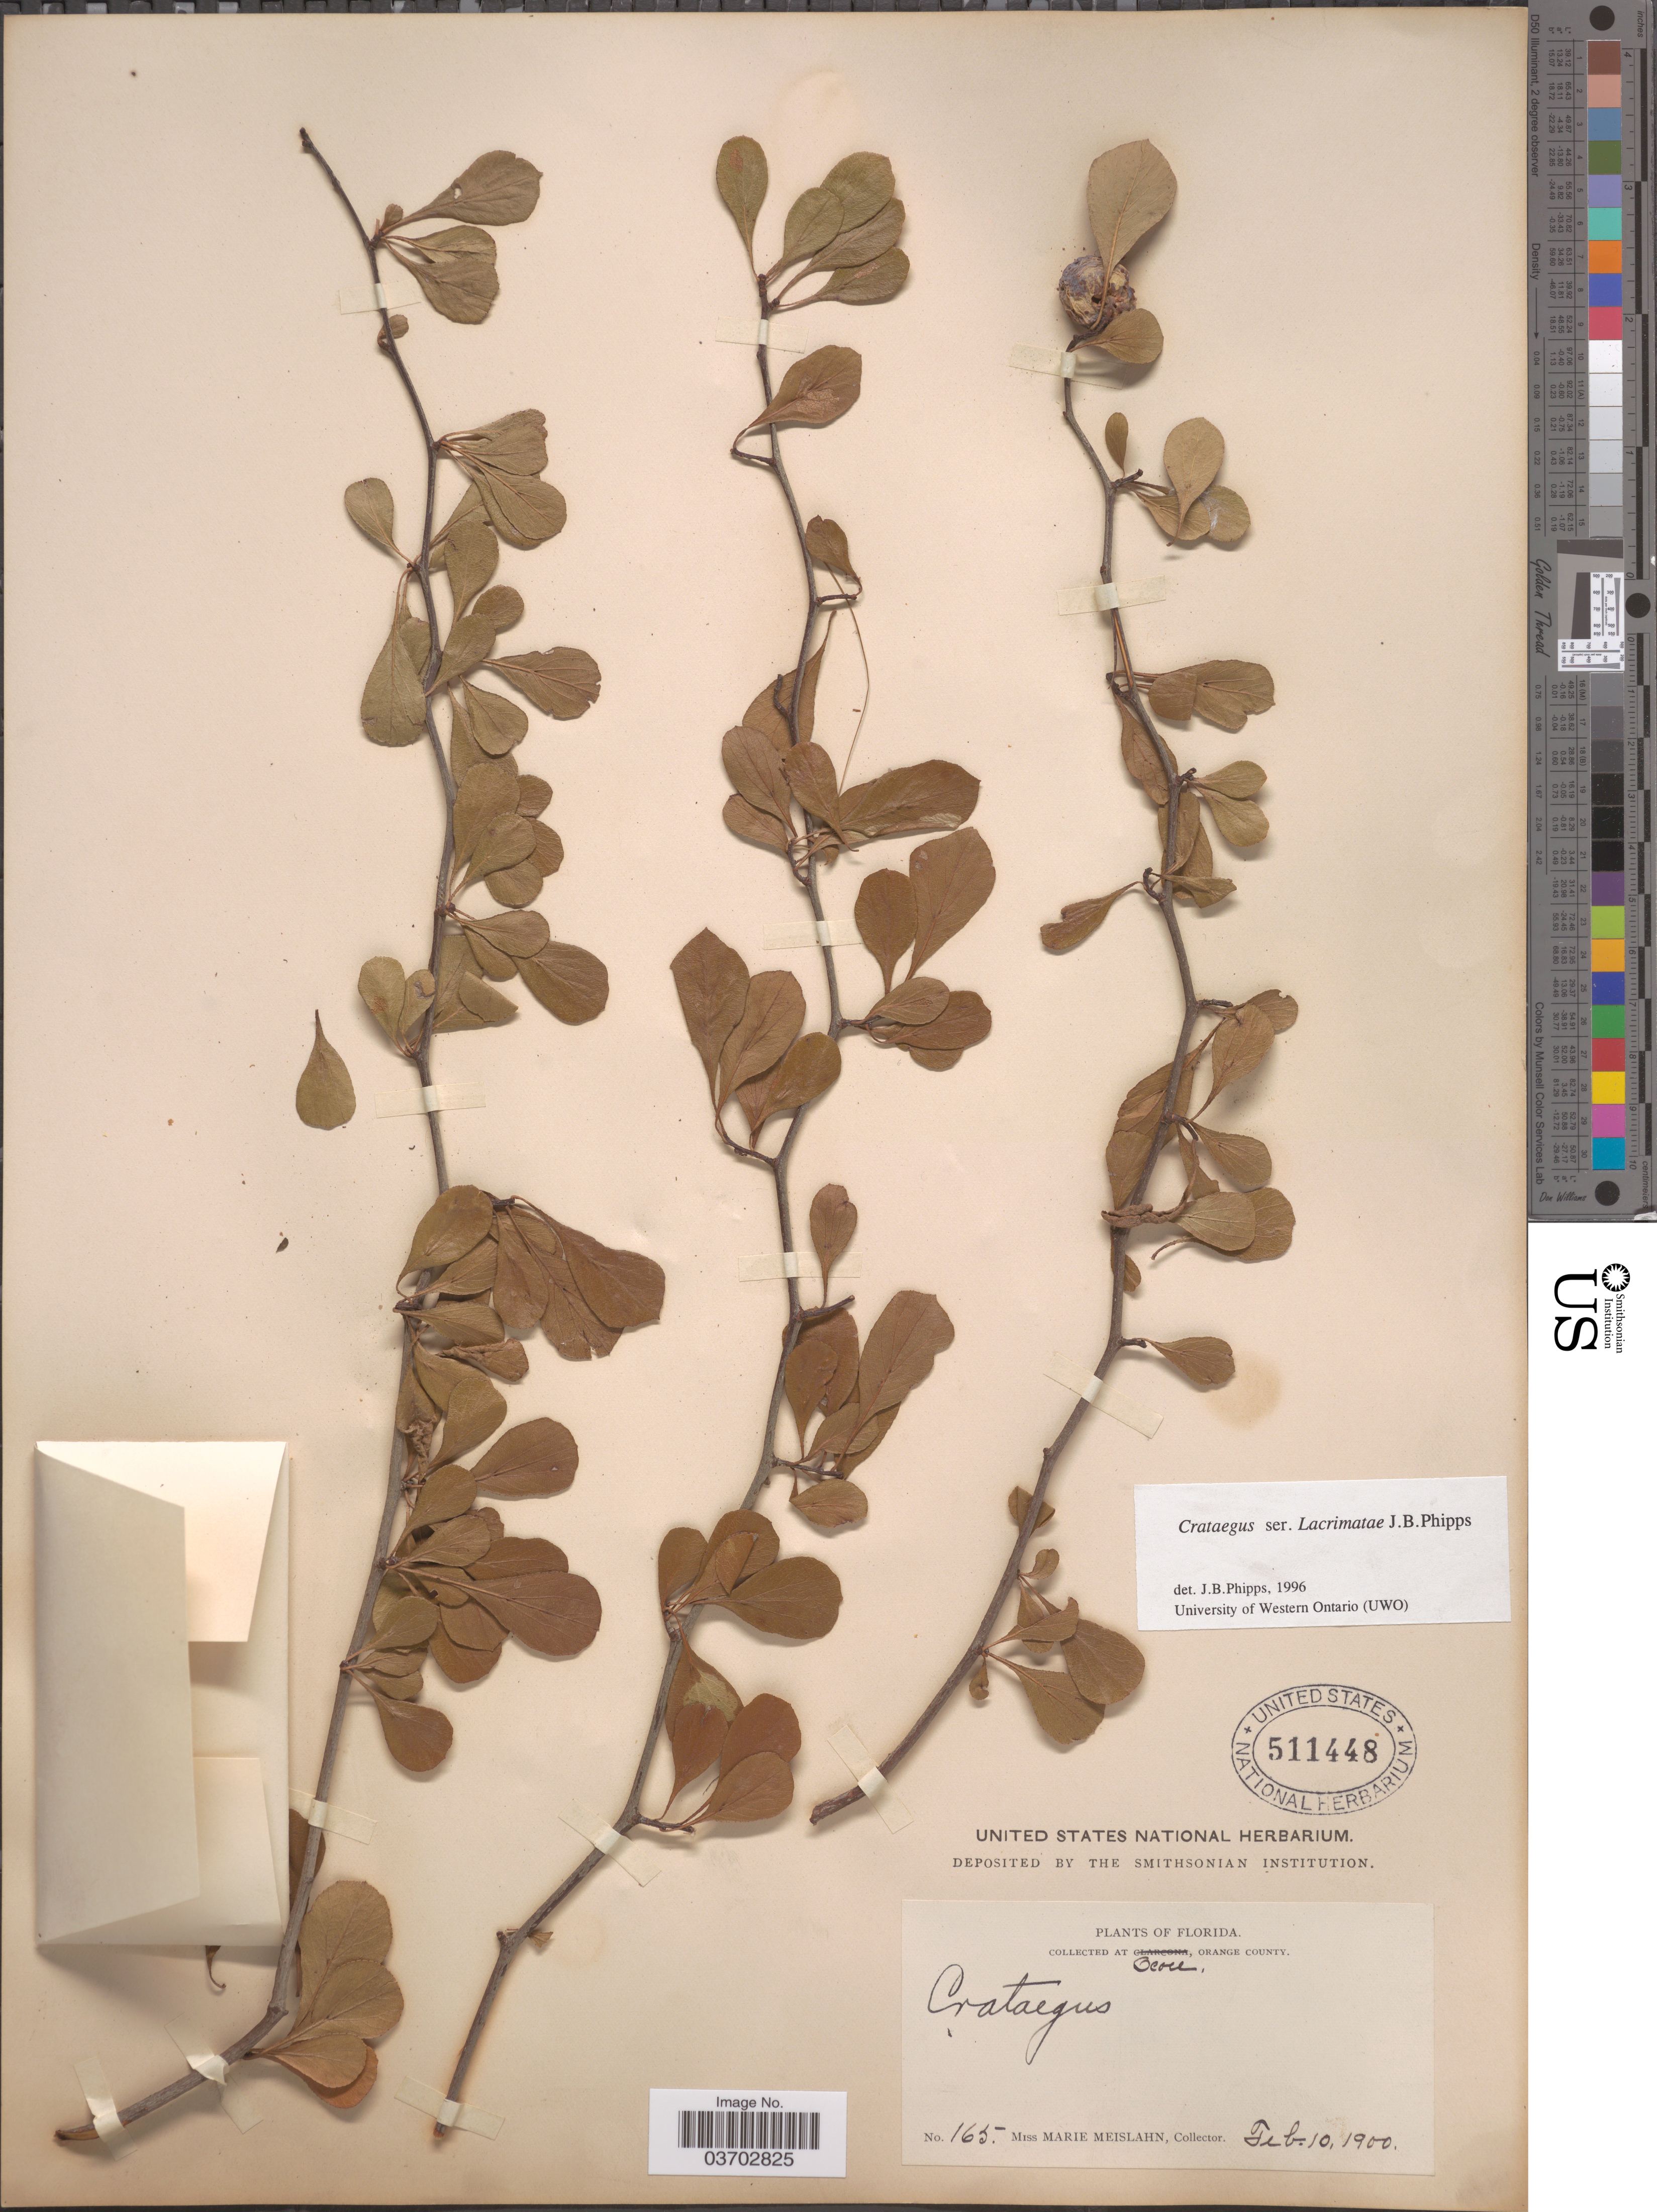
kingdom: Plantae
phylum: Tracheophyta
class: Magnoliopsida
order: Rosales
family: Rosaceae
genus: Crataegus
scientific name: Crataegus sp.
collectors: M. Meislahn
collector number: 165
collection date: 1900-02-10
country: United States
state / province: Florida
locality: Ocoee, Orange County.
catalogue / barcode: US 511448